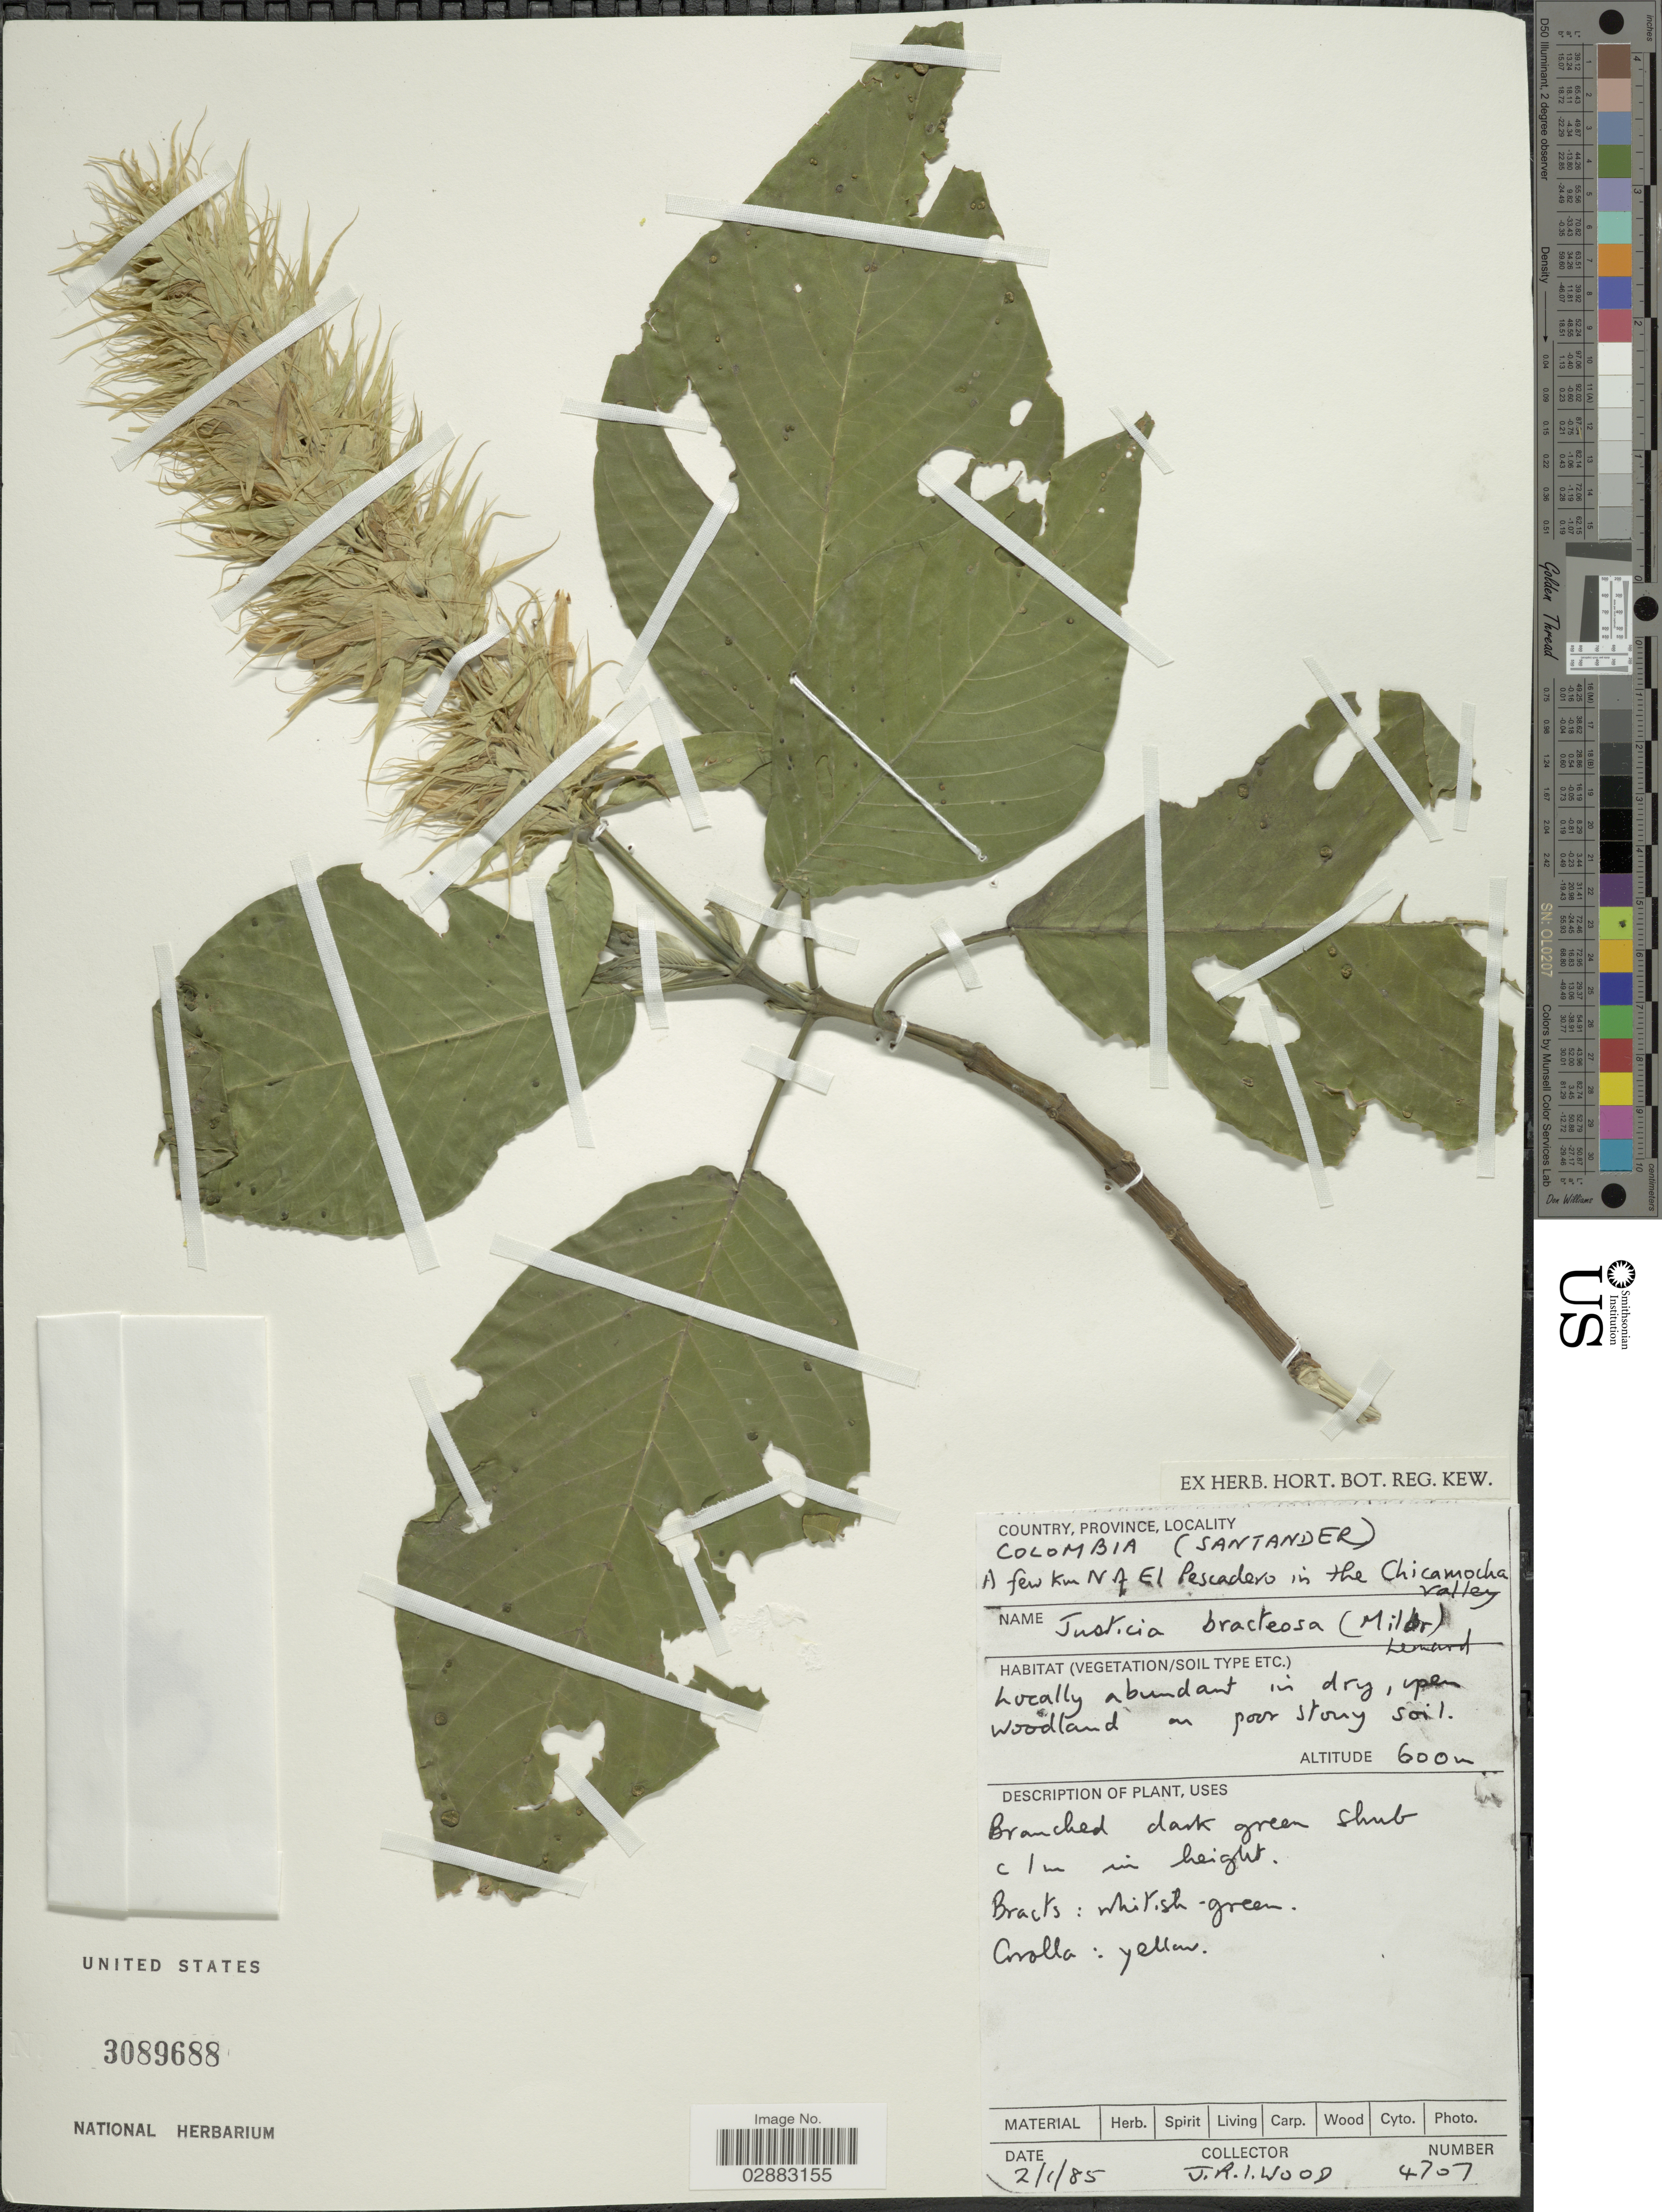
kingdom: Plantae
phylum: Tracheophyta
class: Magnoliopsida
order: Lamiales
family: Acanthaceae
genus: Beloperone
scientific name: Beloperone bracteosa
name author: Mildbr.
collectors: J. R. I. Wood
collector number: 4707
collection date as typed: Transcribed d/m/y: 2/1/85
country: Colombia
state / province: Santander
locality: A few km N of el Pascadero in the Chicamocha Valley.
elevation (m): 600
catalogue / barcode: US 3089688